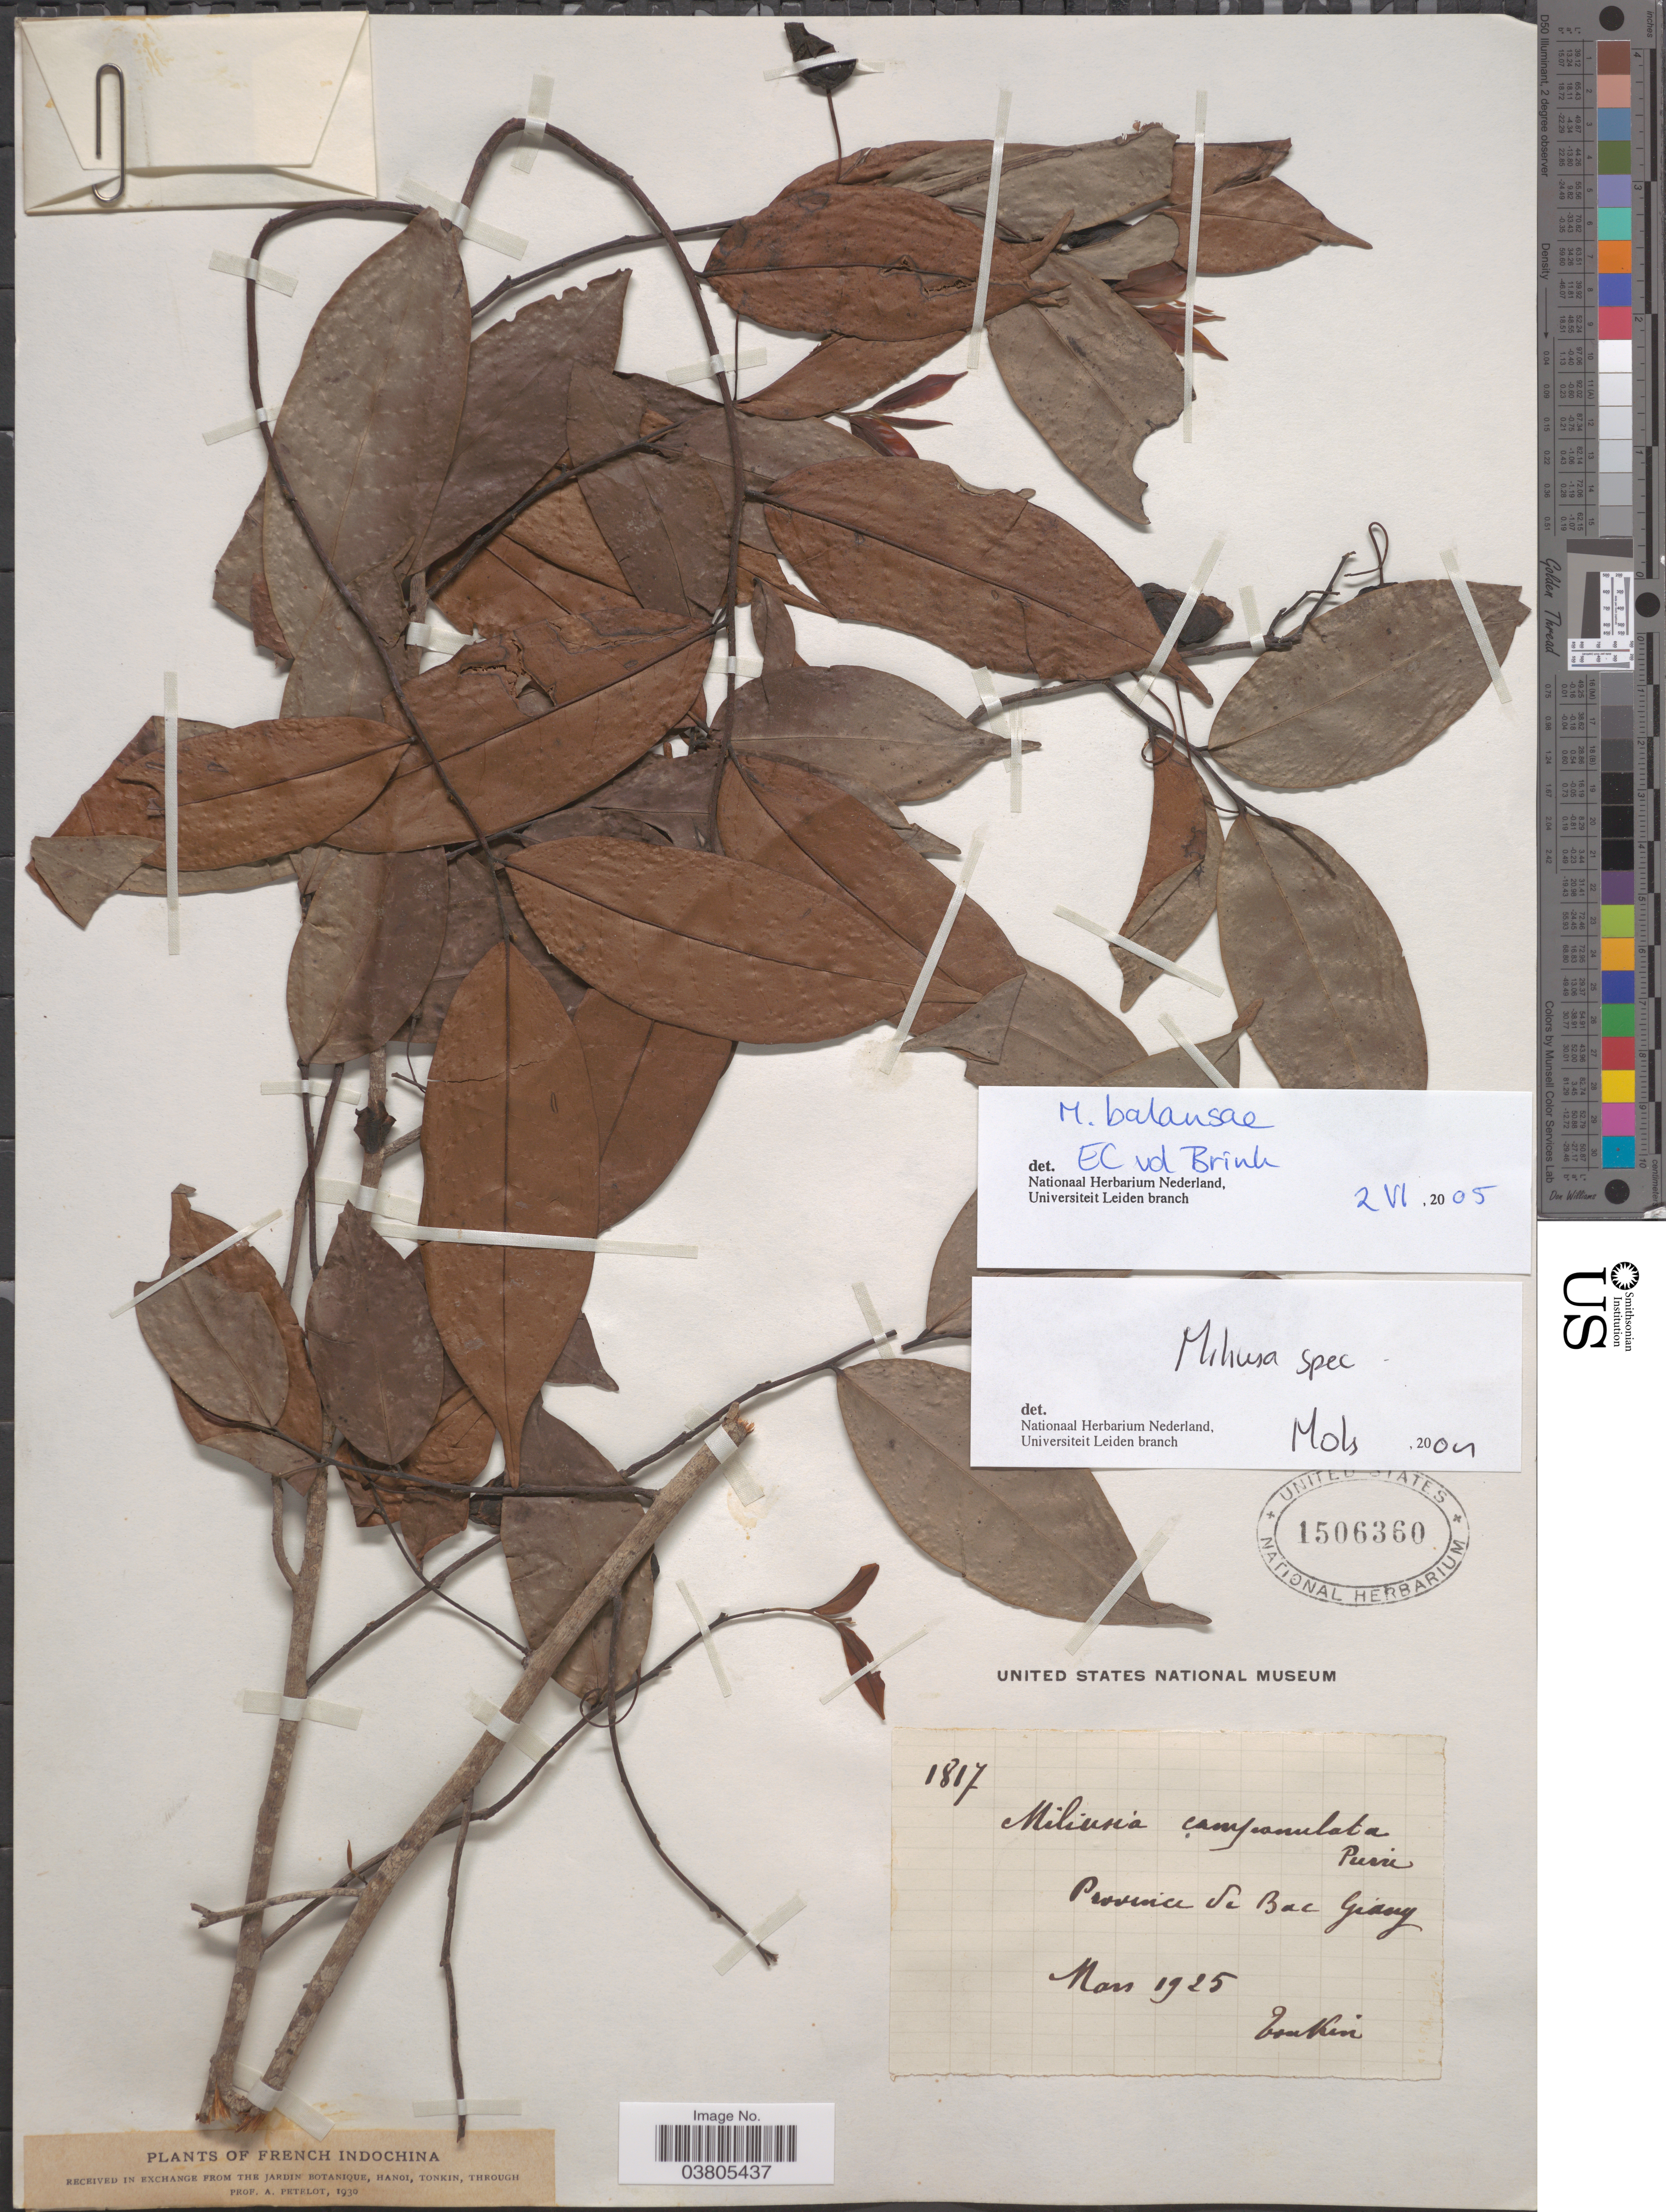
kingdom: Plantae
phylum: Tracheophyta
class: Magnoliopsida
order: Magnoliales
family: Annonaceae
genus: Miliusa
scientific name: Miliusa balansae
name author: Finet & Gagnep.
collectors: P. A. Pételot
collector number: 1817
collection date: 1925-03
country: Vietnam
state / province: Bac Giang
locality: French Indochina.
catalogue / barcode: US 1506360